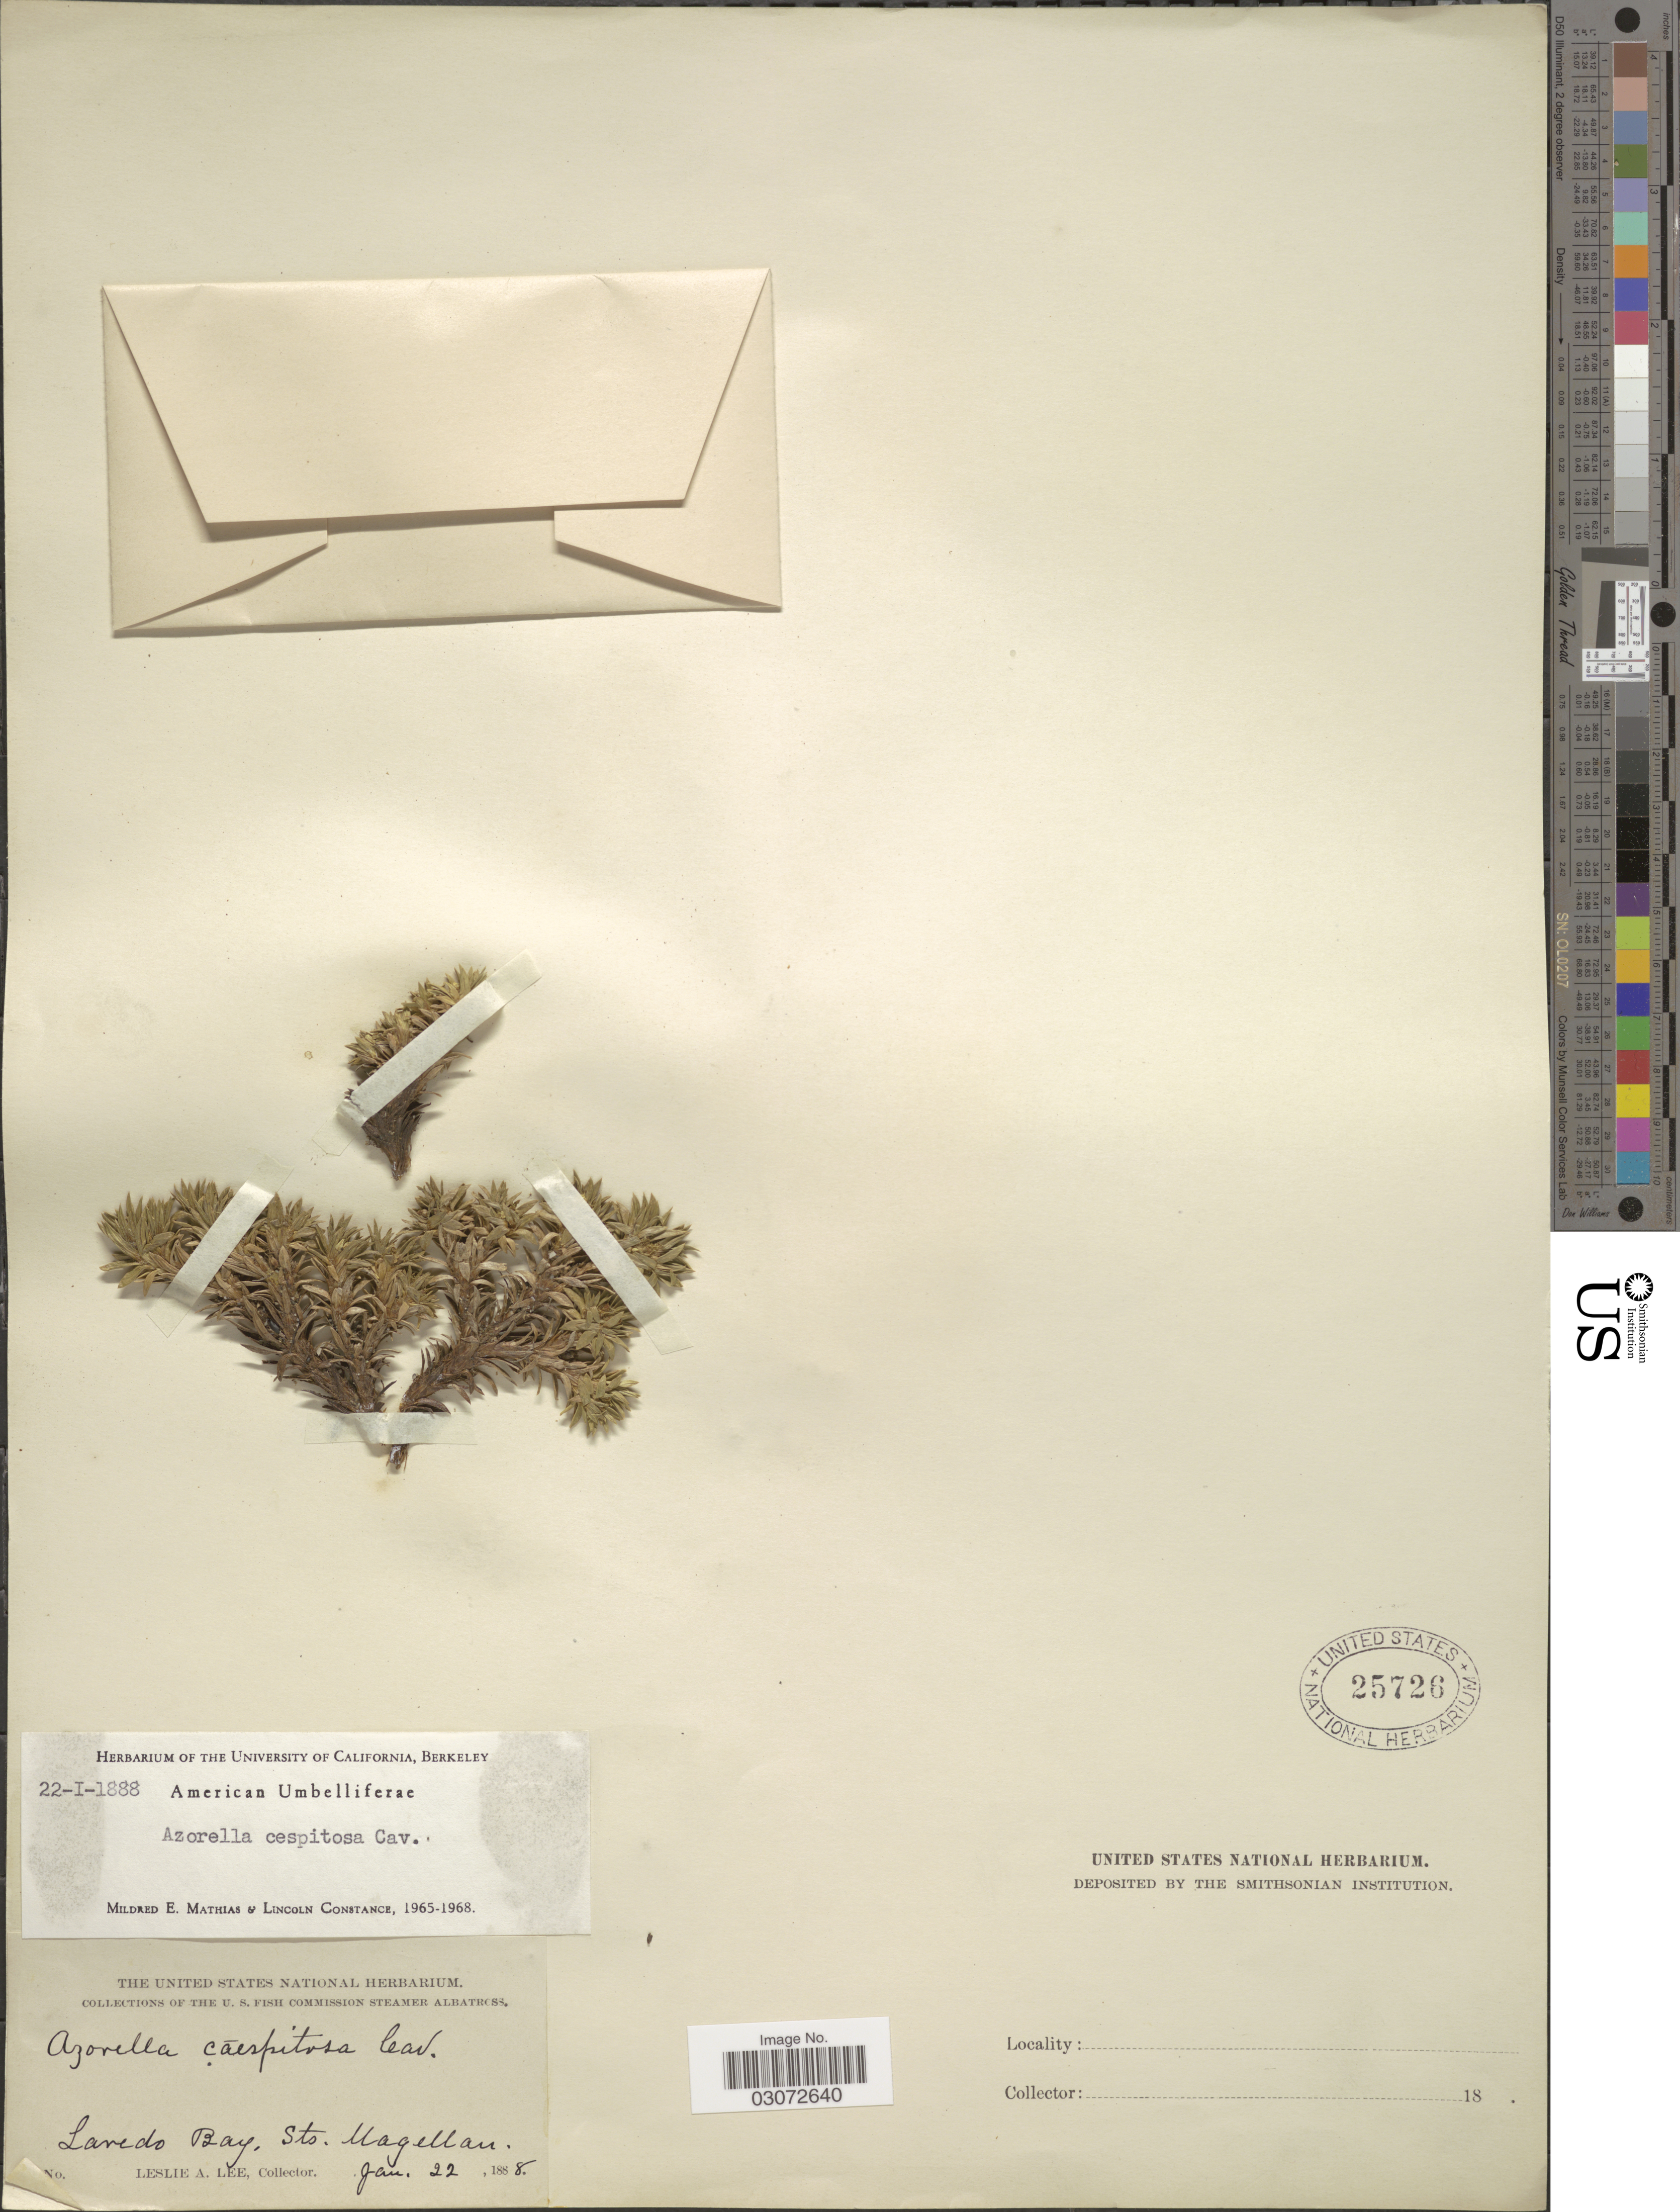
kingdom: Plantae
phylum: Tracheophyta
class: Magnoliopsida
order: Apiales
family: Apiaceae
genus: Azorella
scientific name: Azorella caespitosa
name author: Cav.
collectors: L. Lee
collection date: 1888-01-22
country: Chile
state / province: Magallanes y de la Antártica Chilena (XII)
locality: Laredo Bay. Sts. Magellan.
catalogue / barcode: US 25726